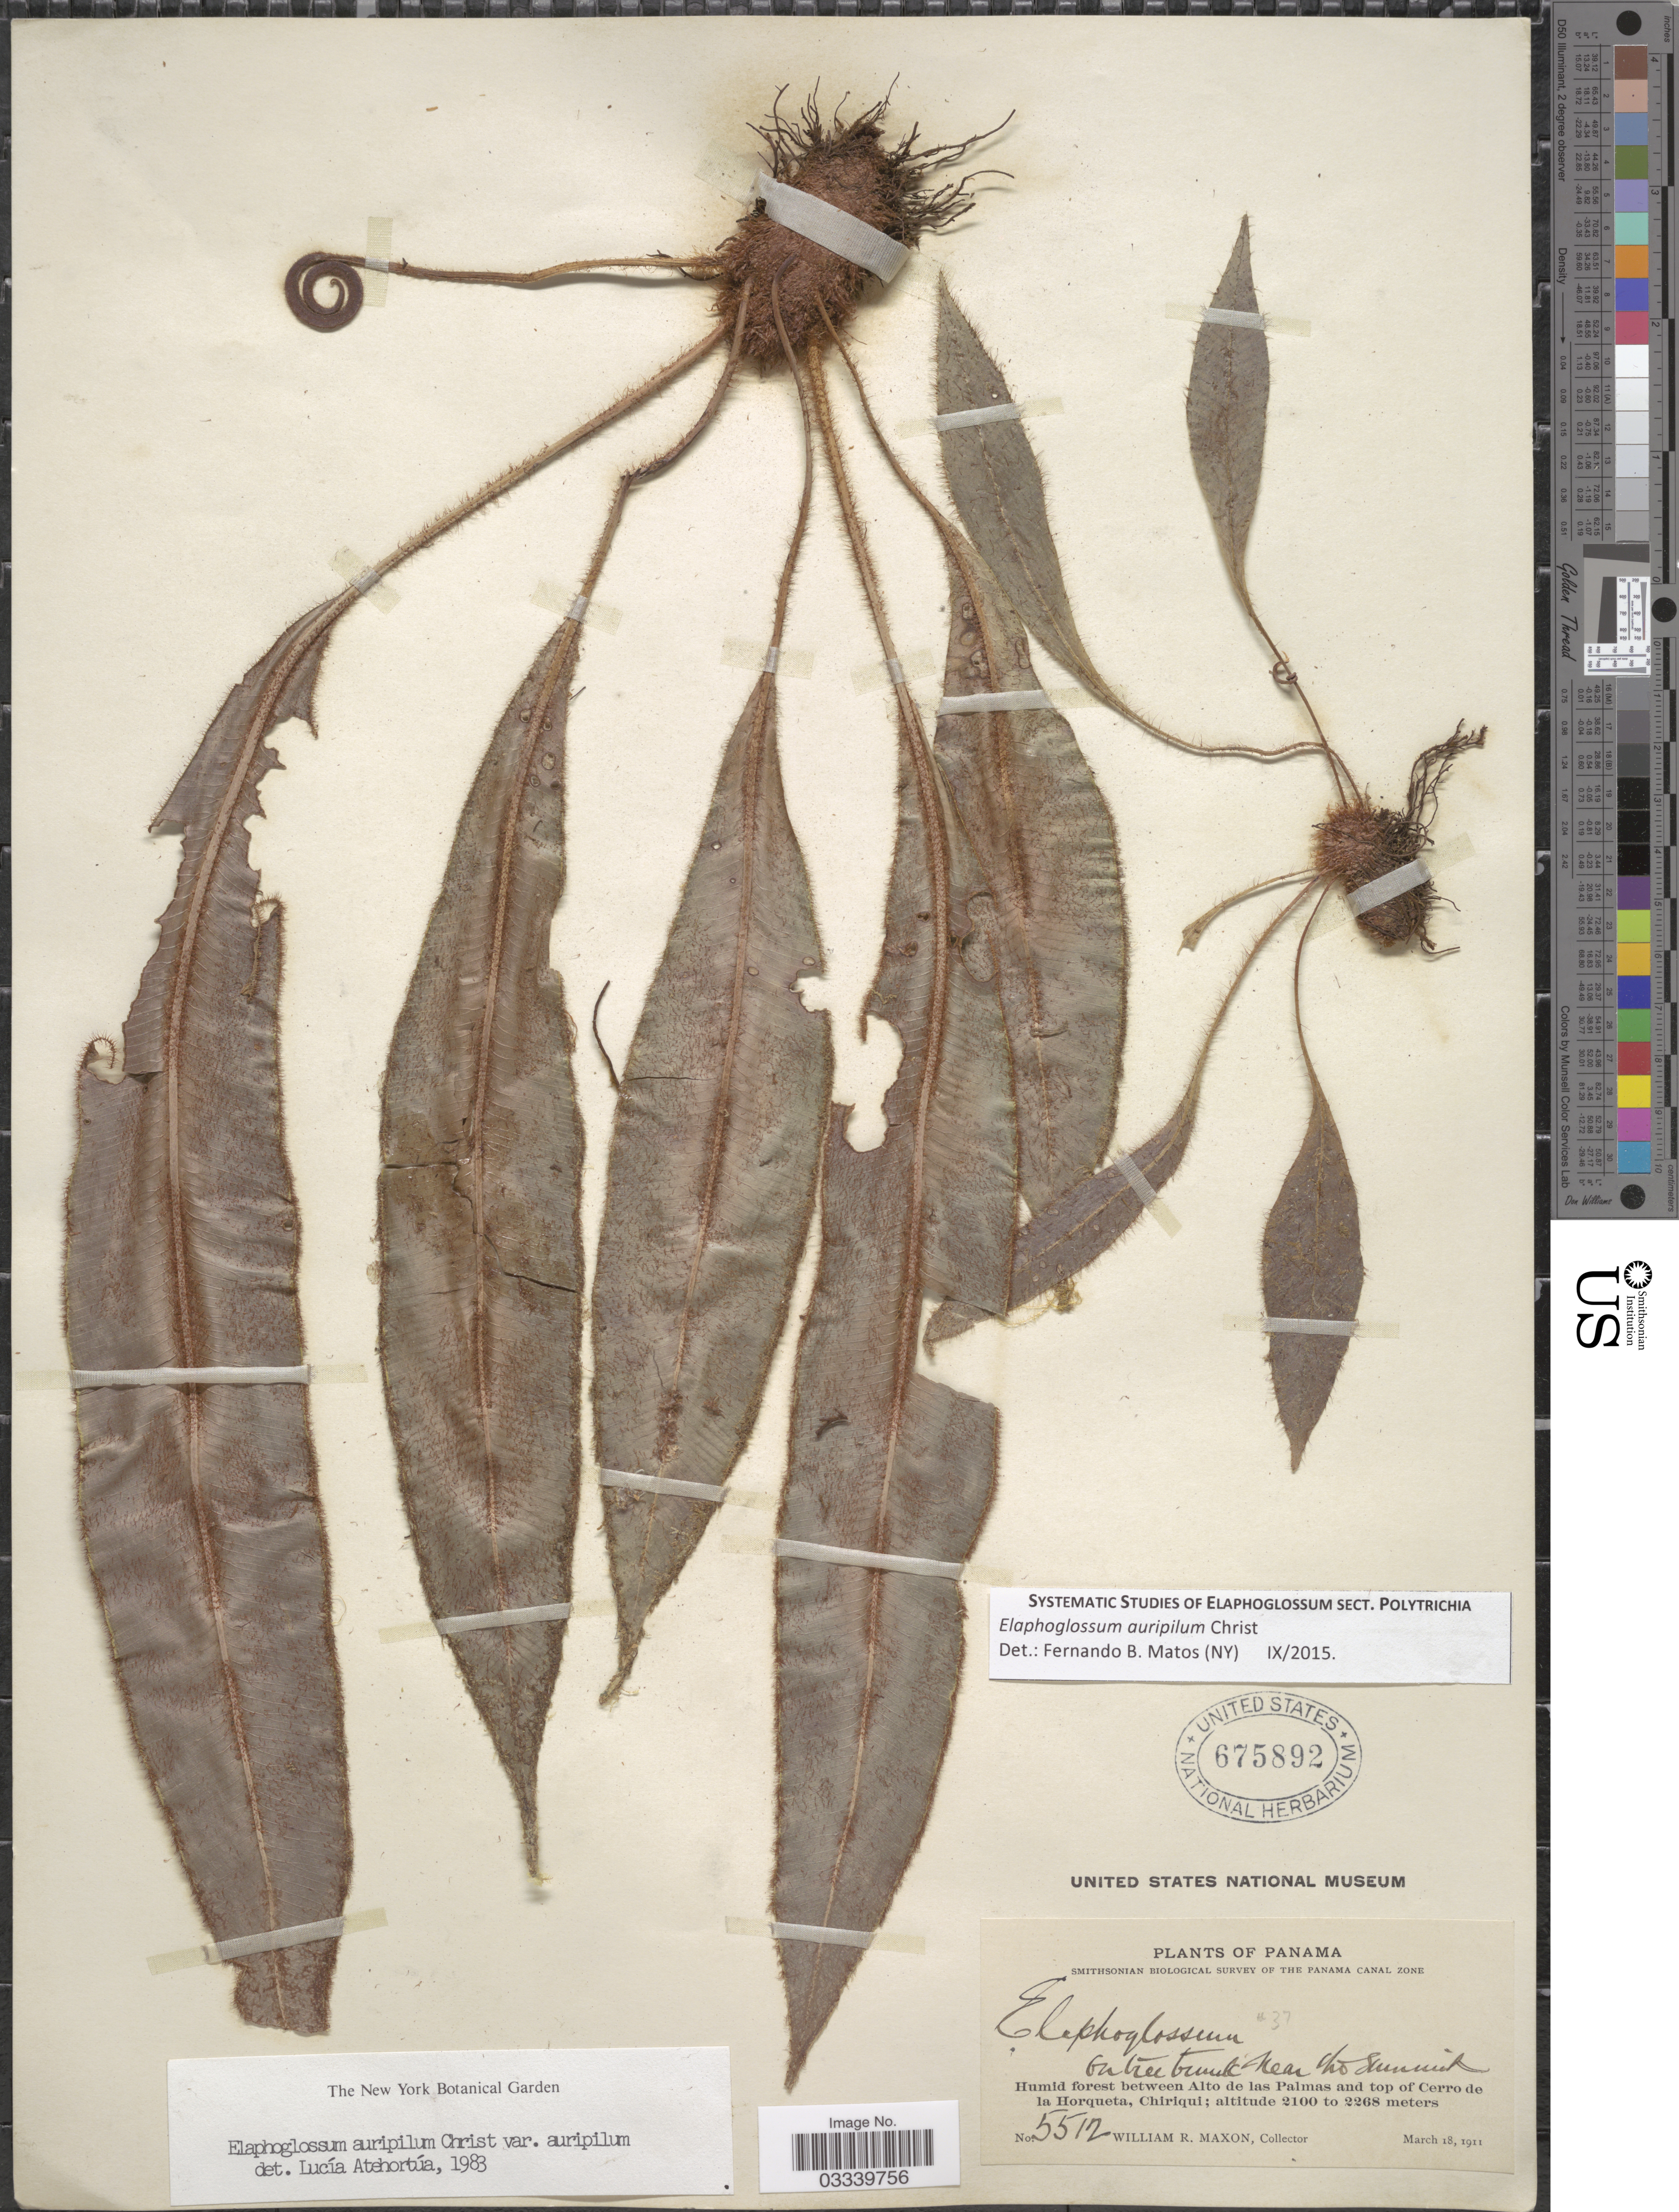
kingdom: Plantae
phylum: Tracheophyta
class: Polypodiopsida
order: Polypodiales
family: Dryopteridaceae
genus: Elaphoglossum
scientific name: Elaphoglossum auripilum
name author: Christ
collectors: W. R. Maxon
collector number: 5512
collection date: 1911-03-18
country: Panama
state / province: Chiriqui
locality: Humid forest between Alto de las Palmas and top of Cerro de la Horqueta.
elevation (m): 2100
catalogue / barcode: US 675892